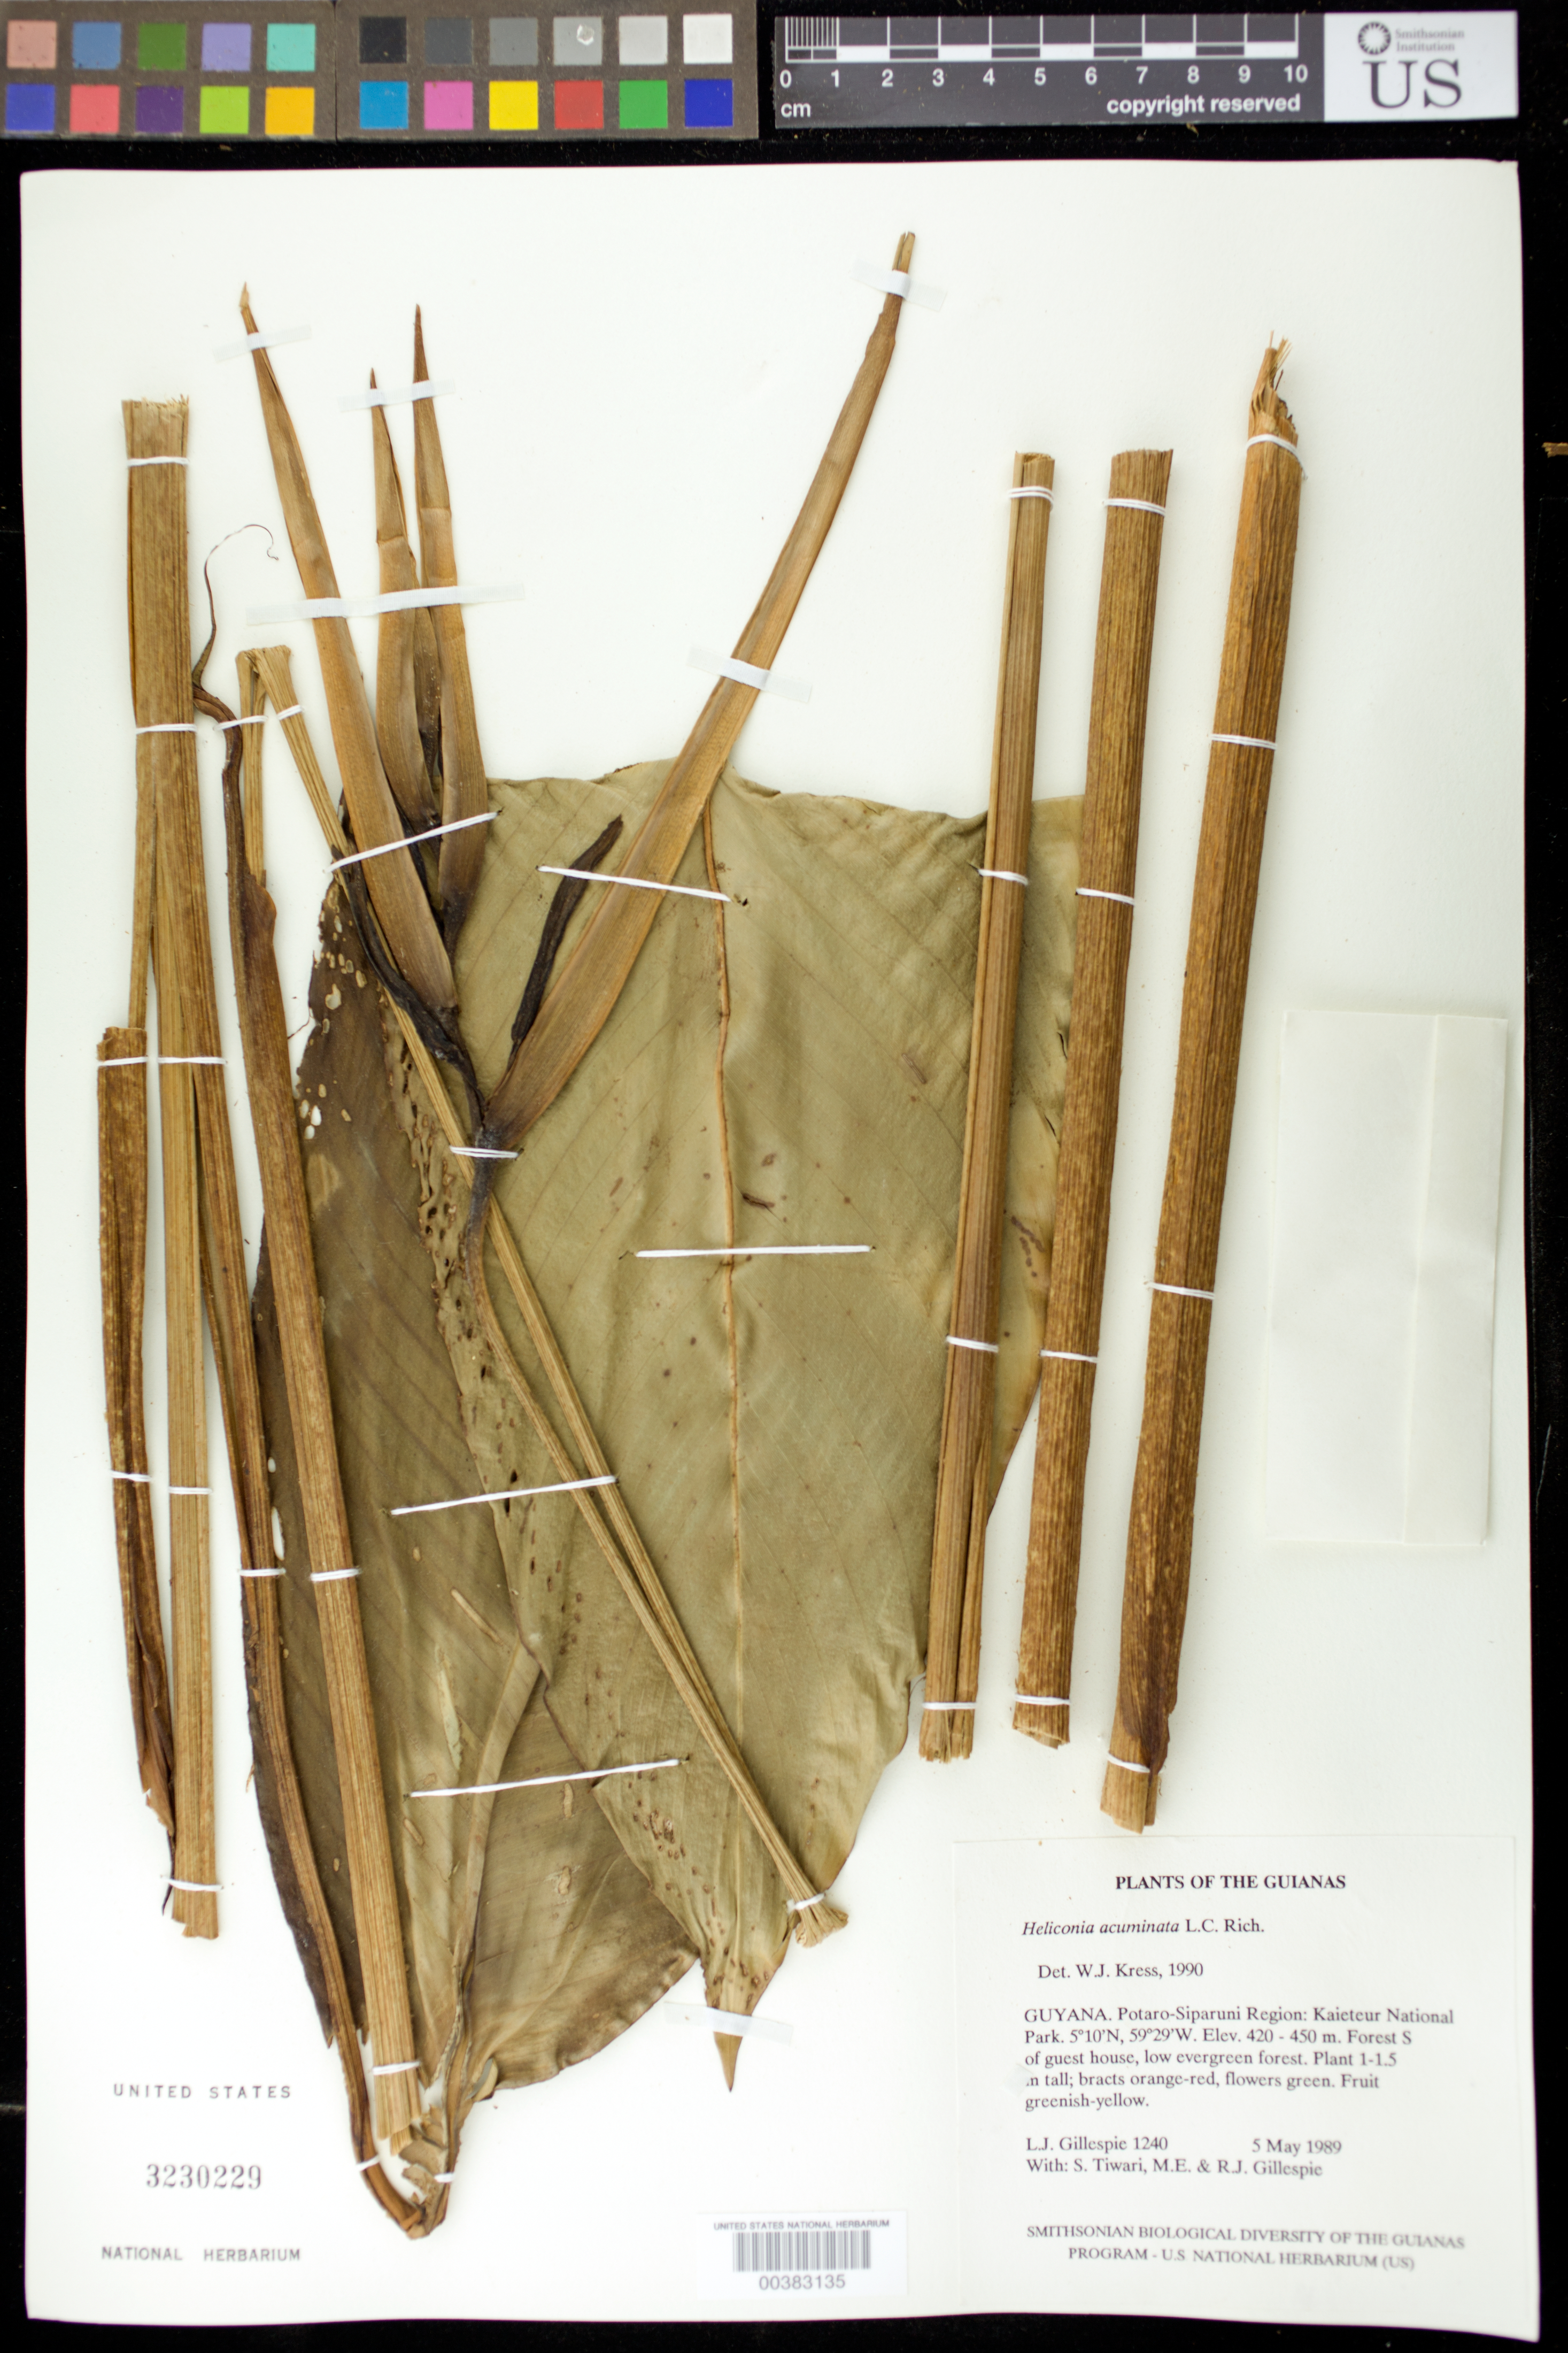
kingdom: Plantae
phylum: Tracheophyta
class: Liliopsida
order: Zingiberales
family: Heliconiaceae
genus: Heliconia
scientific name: Heliconia acuminata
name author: A. Rich.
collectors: L. J. Gillespie, S. Tiwari, M. Gillespie & R. Gillespie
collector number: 1240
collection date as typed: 05 May 1989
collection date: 1989-05-05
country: Guyana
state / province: Potaro-Siparuni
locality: Kaieteur national park; forest s of guest house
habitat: Low evergreen forest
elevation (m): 420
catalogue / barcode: US 3230229